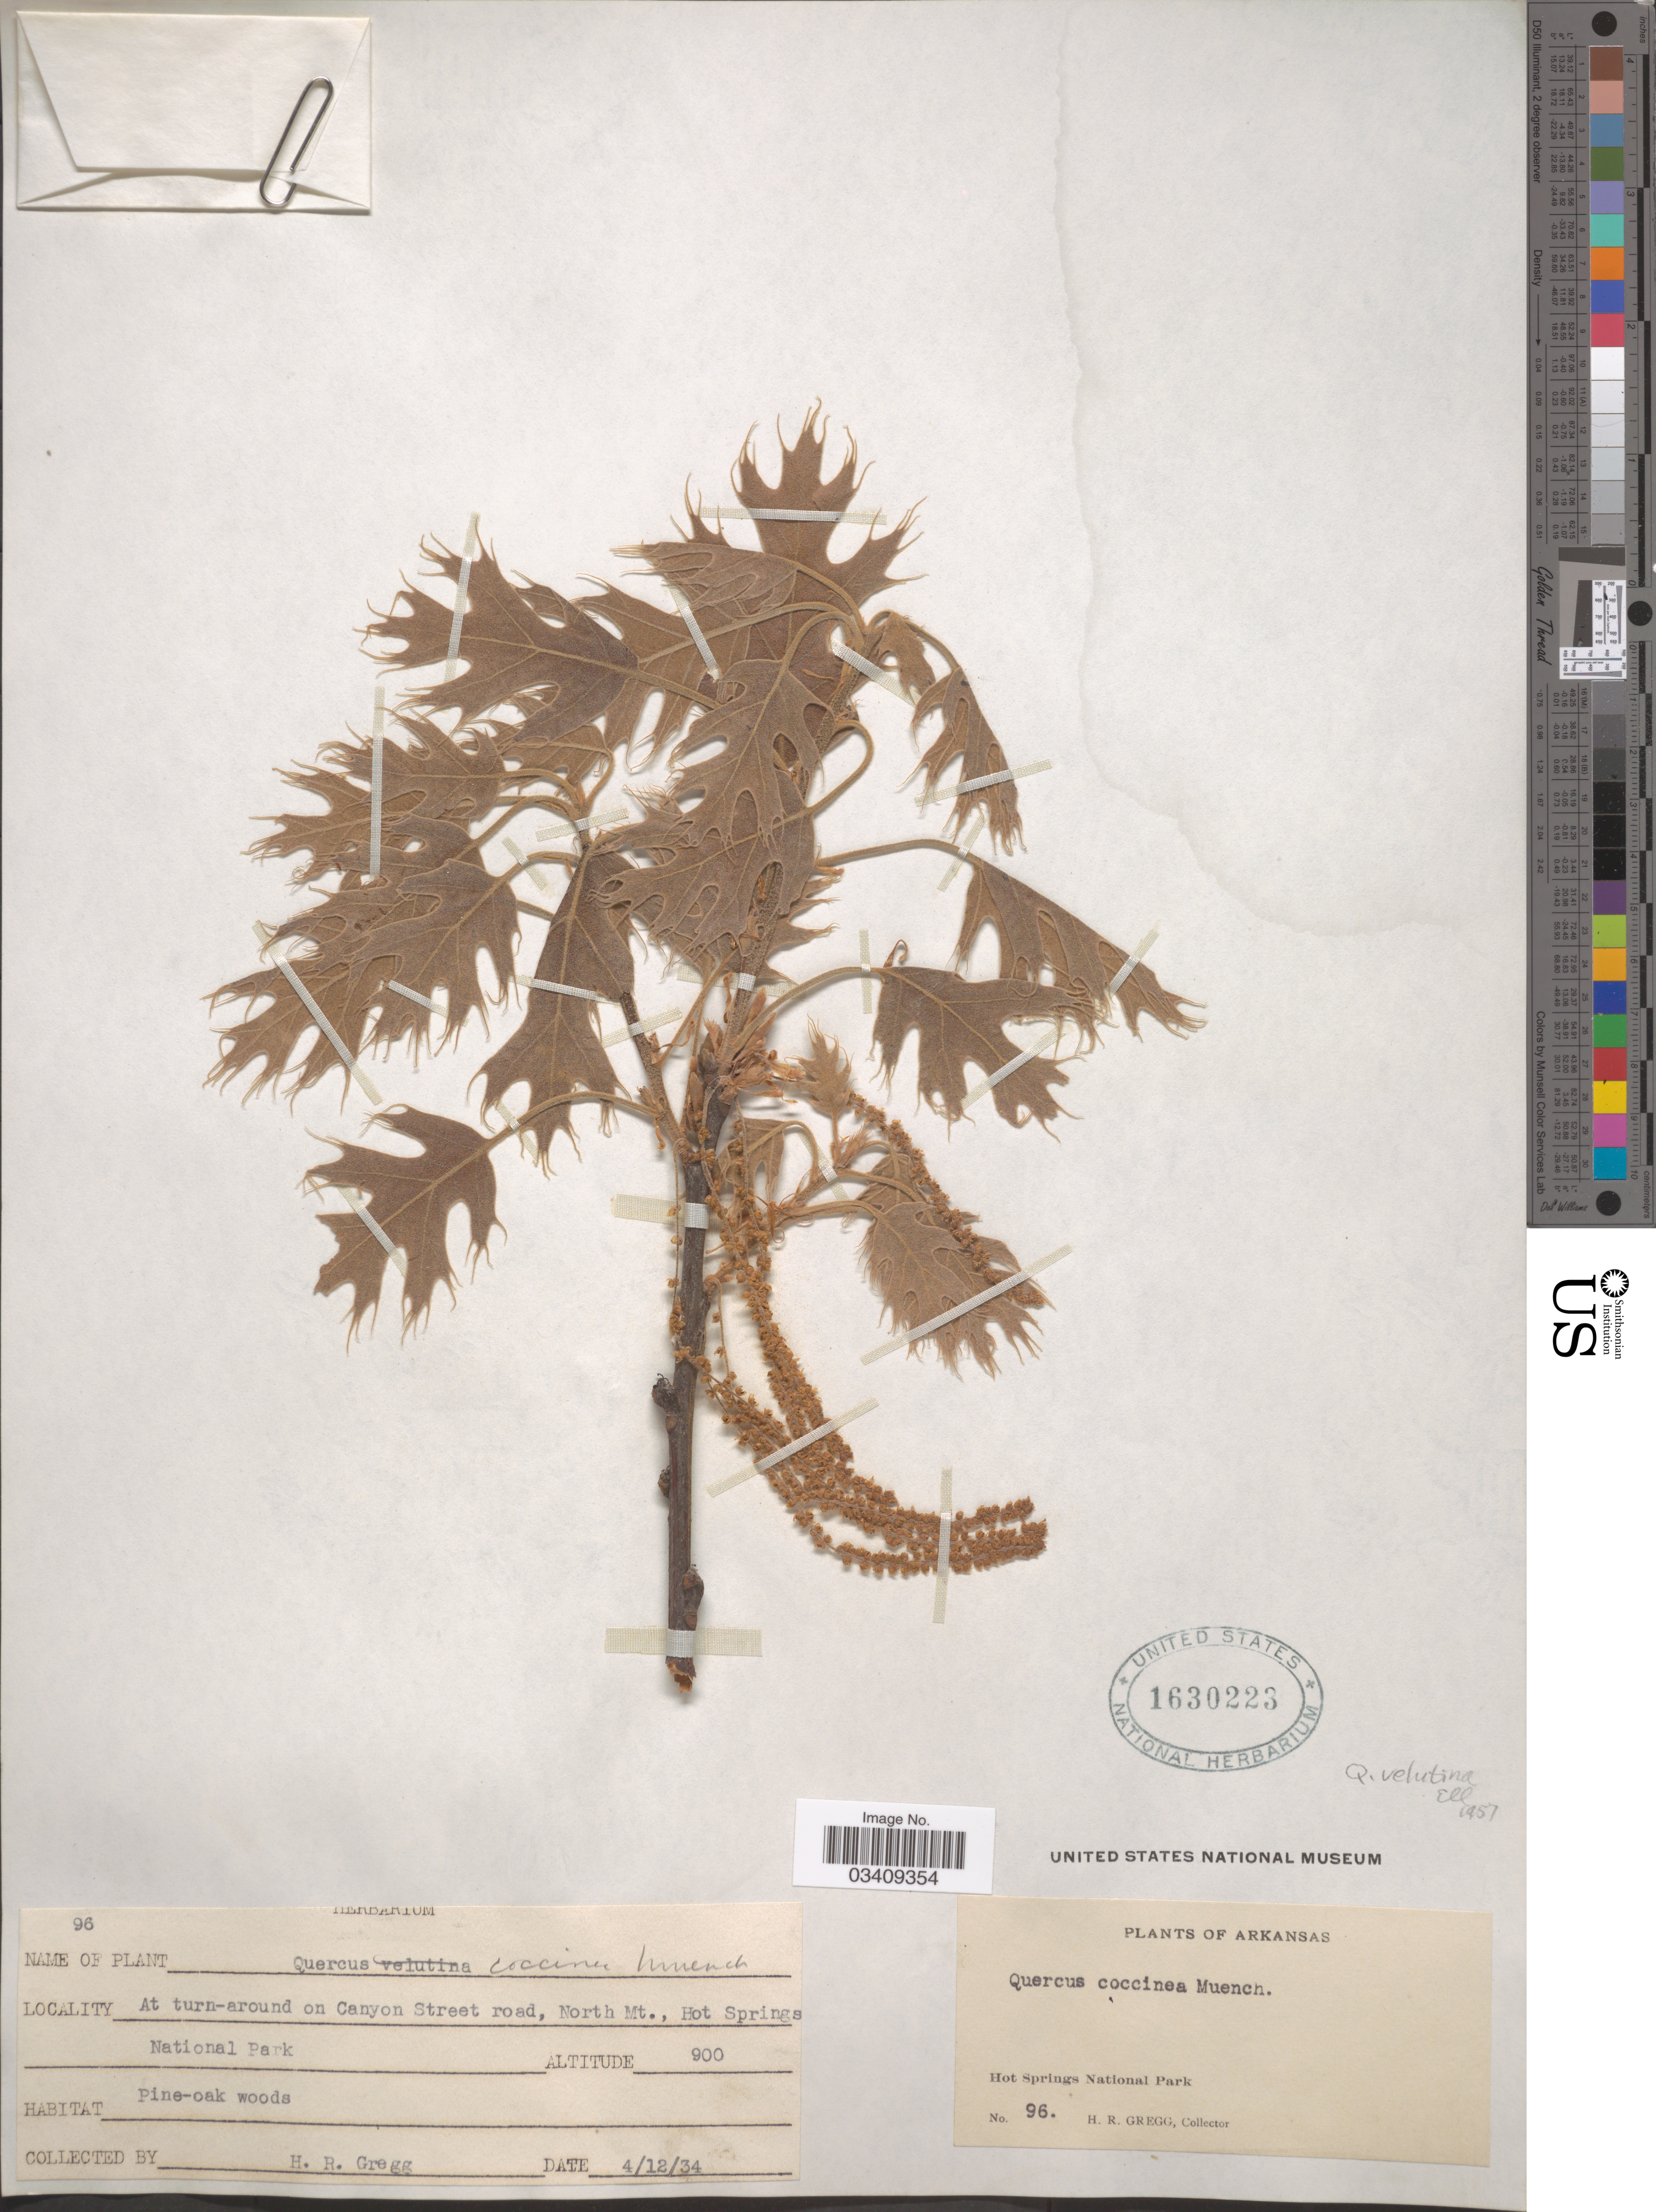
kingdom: Plantae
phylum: Tracheophyta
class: Magnoliopsida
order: Fagales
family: Fagaceae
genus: Quercus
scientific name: Quercus velutina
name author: Lam.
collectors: H. Gregg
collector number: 96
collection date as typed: Transcribed d/m/y: 12/4/34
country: United States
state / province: Arkansas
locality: At turn-around on Canyon Street road, North Mt., Hot Springs National Park.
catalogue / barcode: US 1630223